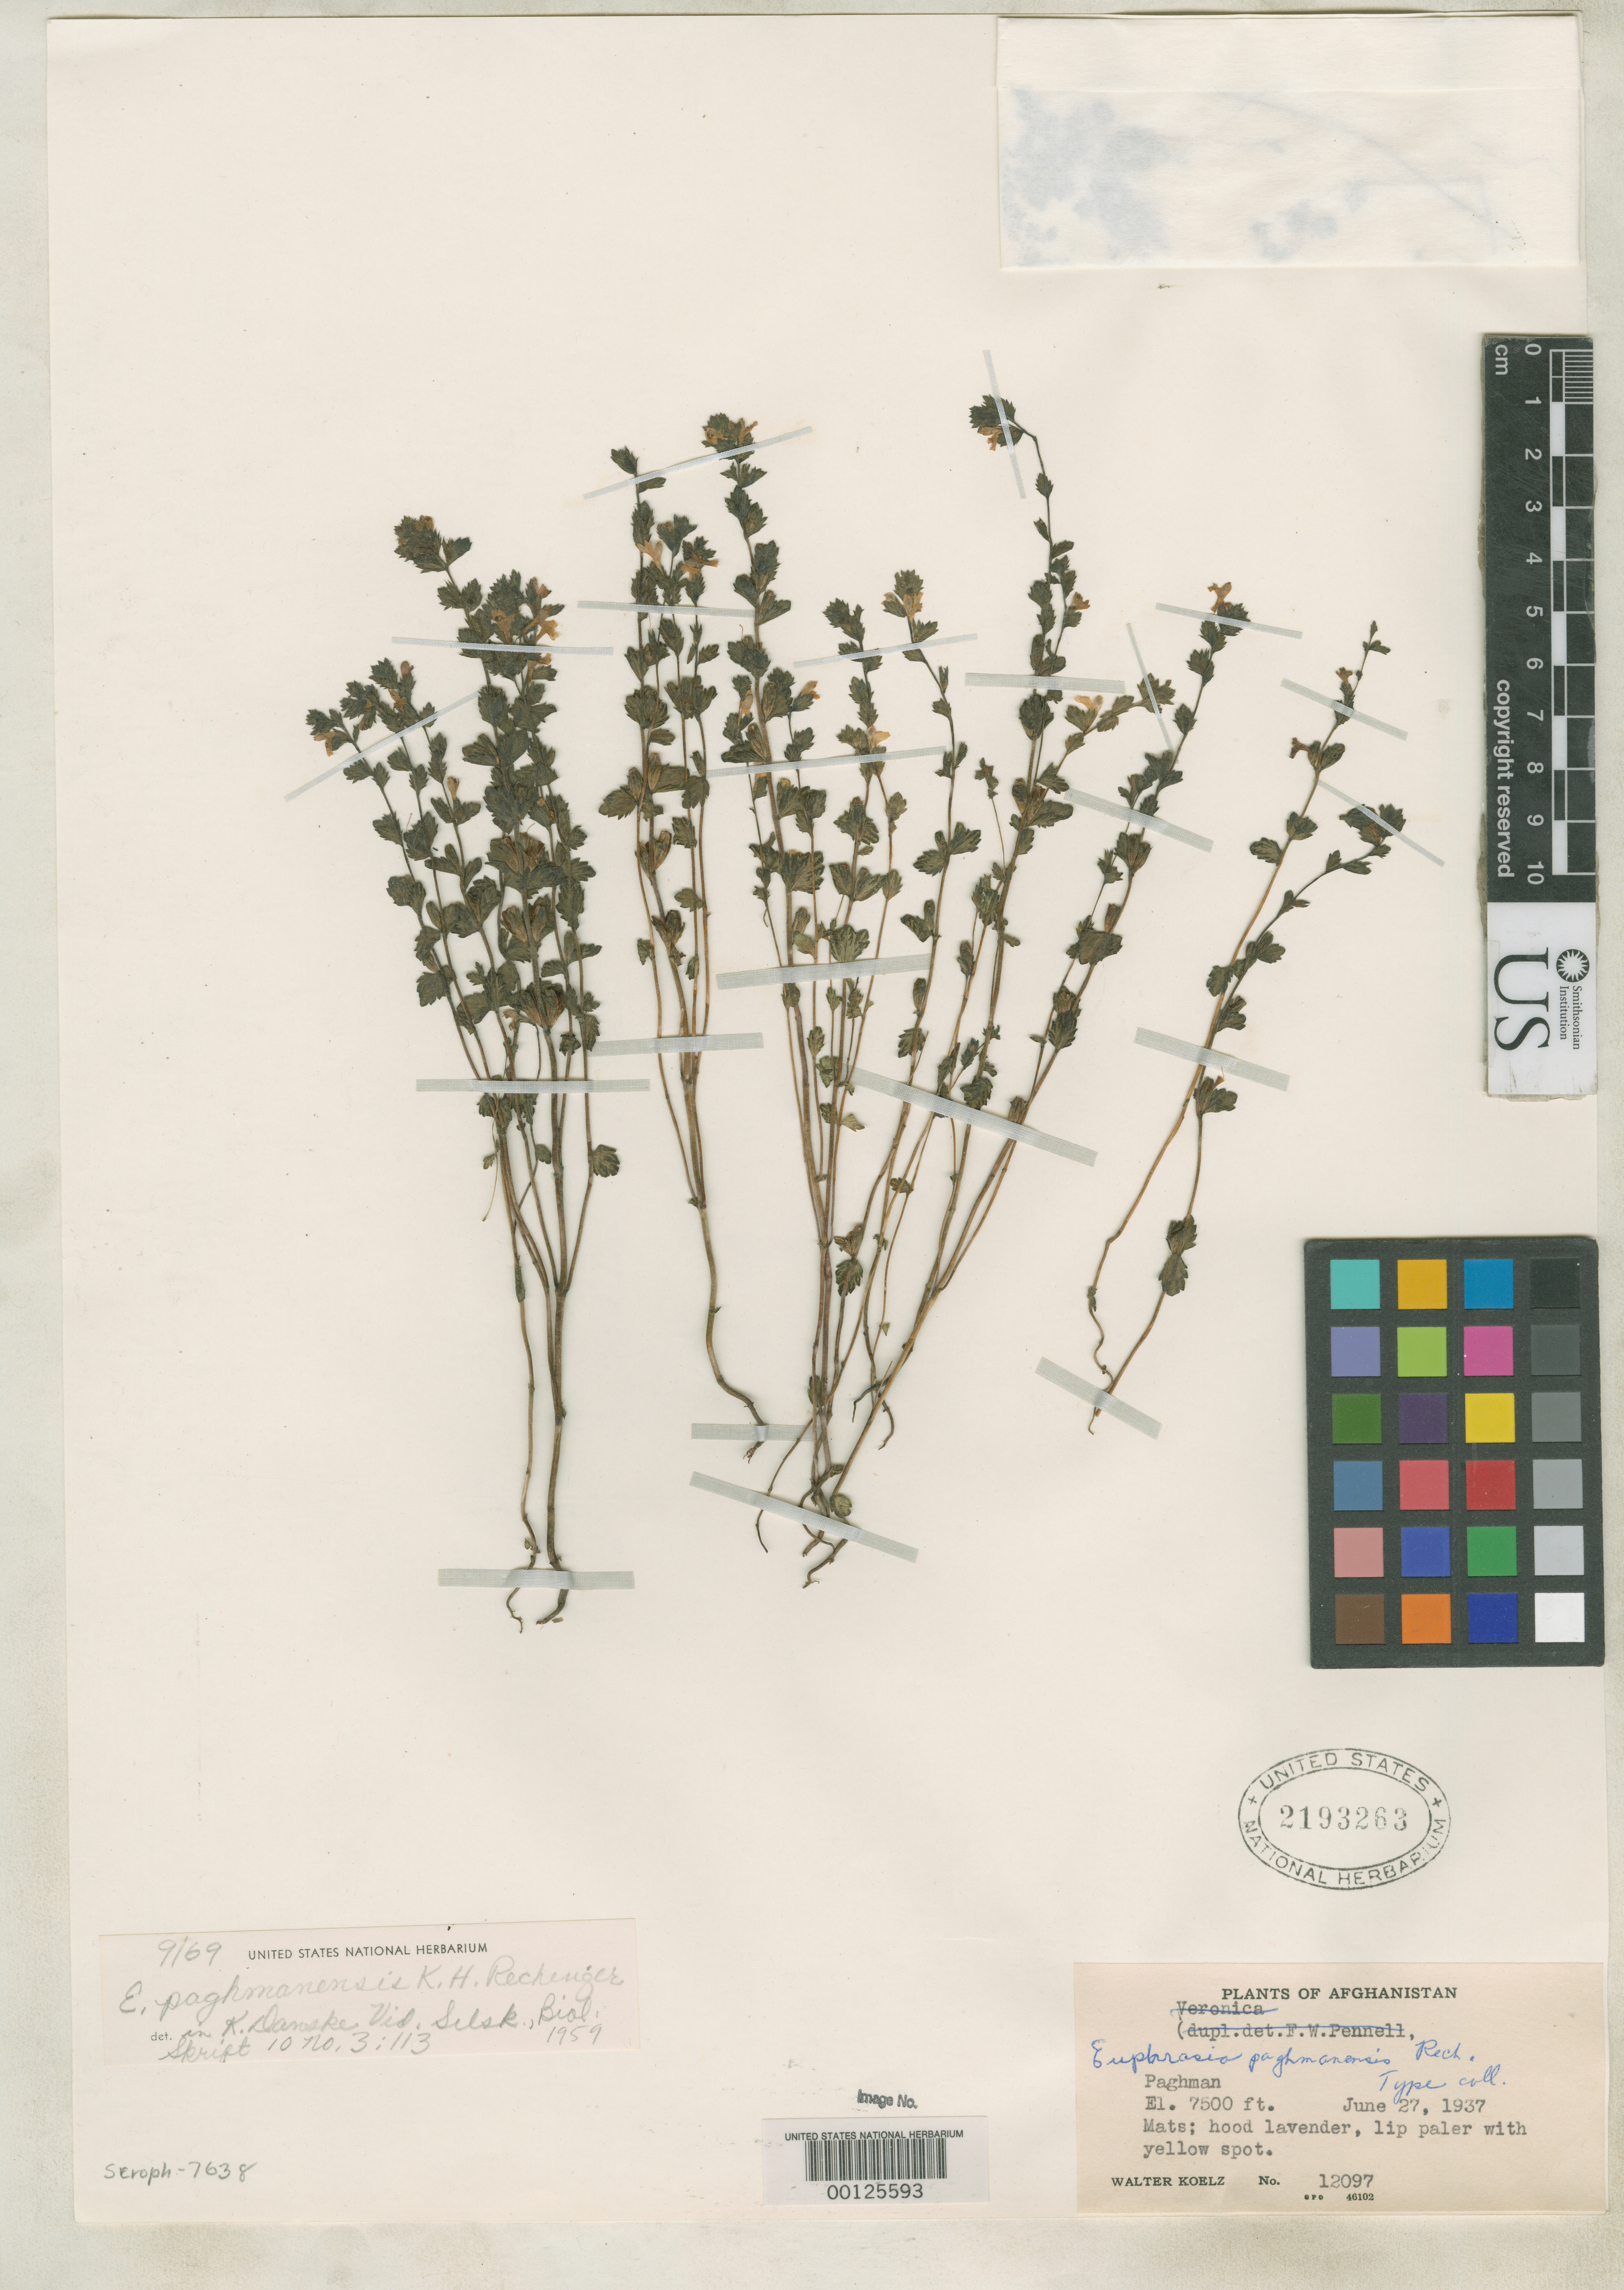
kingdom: Plantae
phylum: Tracheophyta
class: Magnoliopsida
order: Lamiales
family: Orobanchaceae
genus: Euphrasia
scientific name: Euphrasia paghmanensis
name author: Rech. f.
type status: Isotype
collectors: W. N. Koelz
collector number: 12097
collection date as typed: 27 Jun 1937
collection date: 1937-06-27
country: Afghanistan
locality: Paghman.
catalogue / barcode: US 2193263